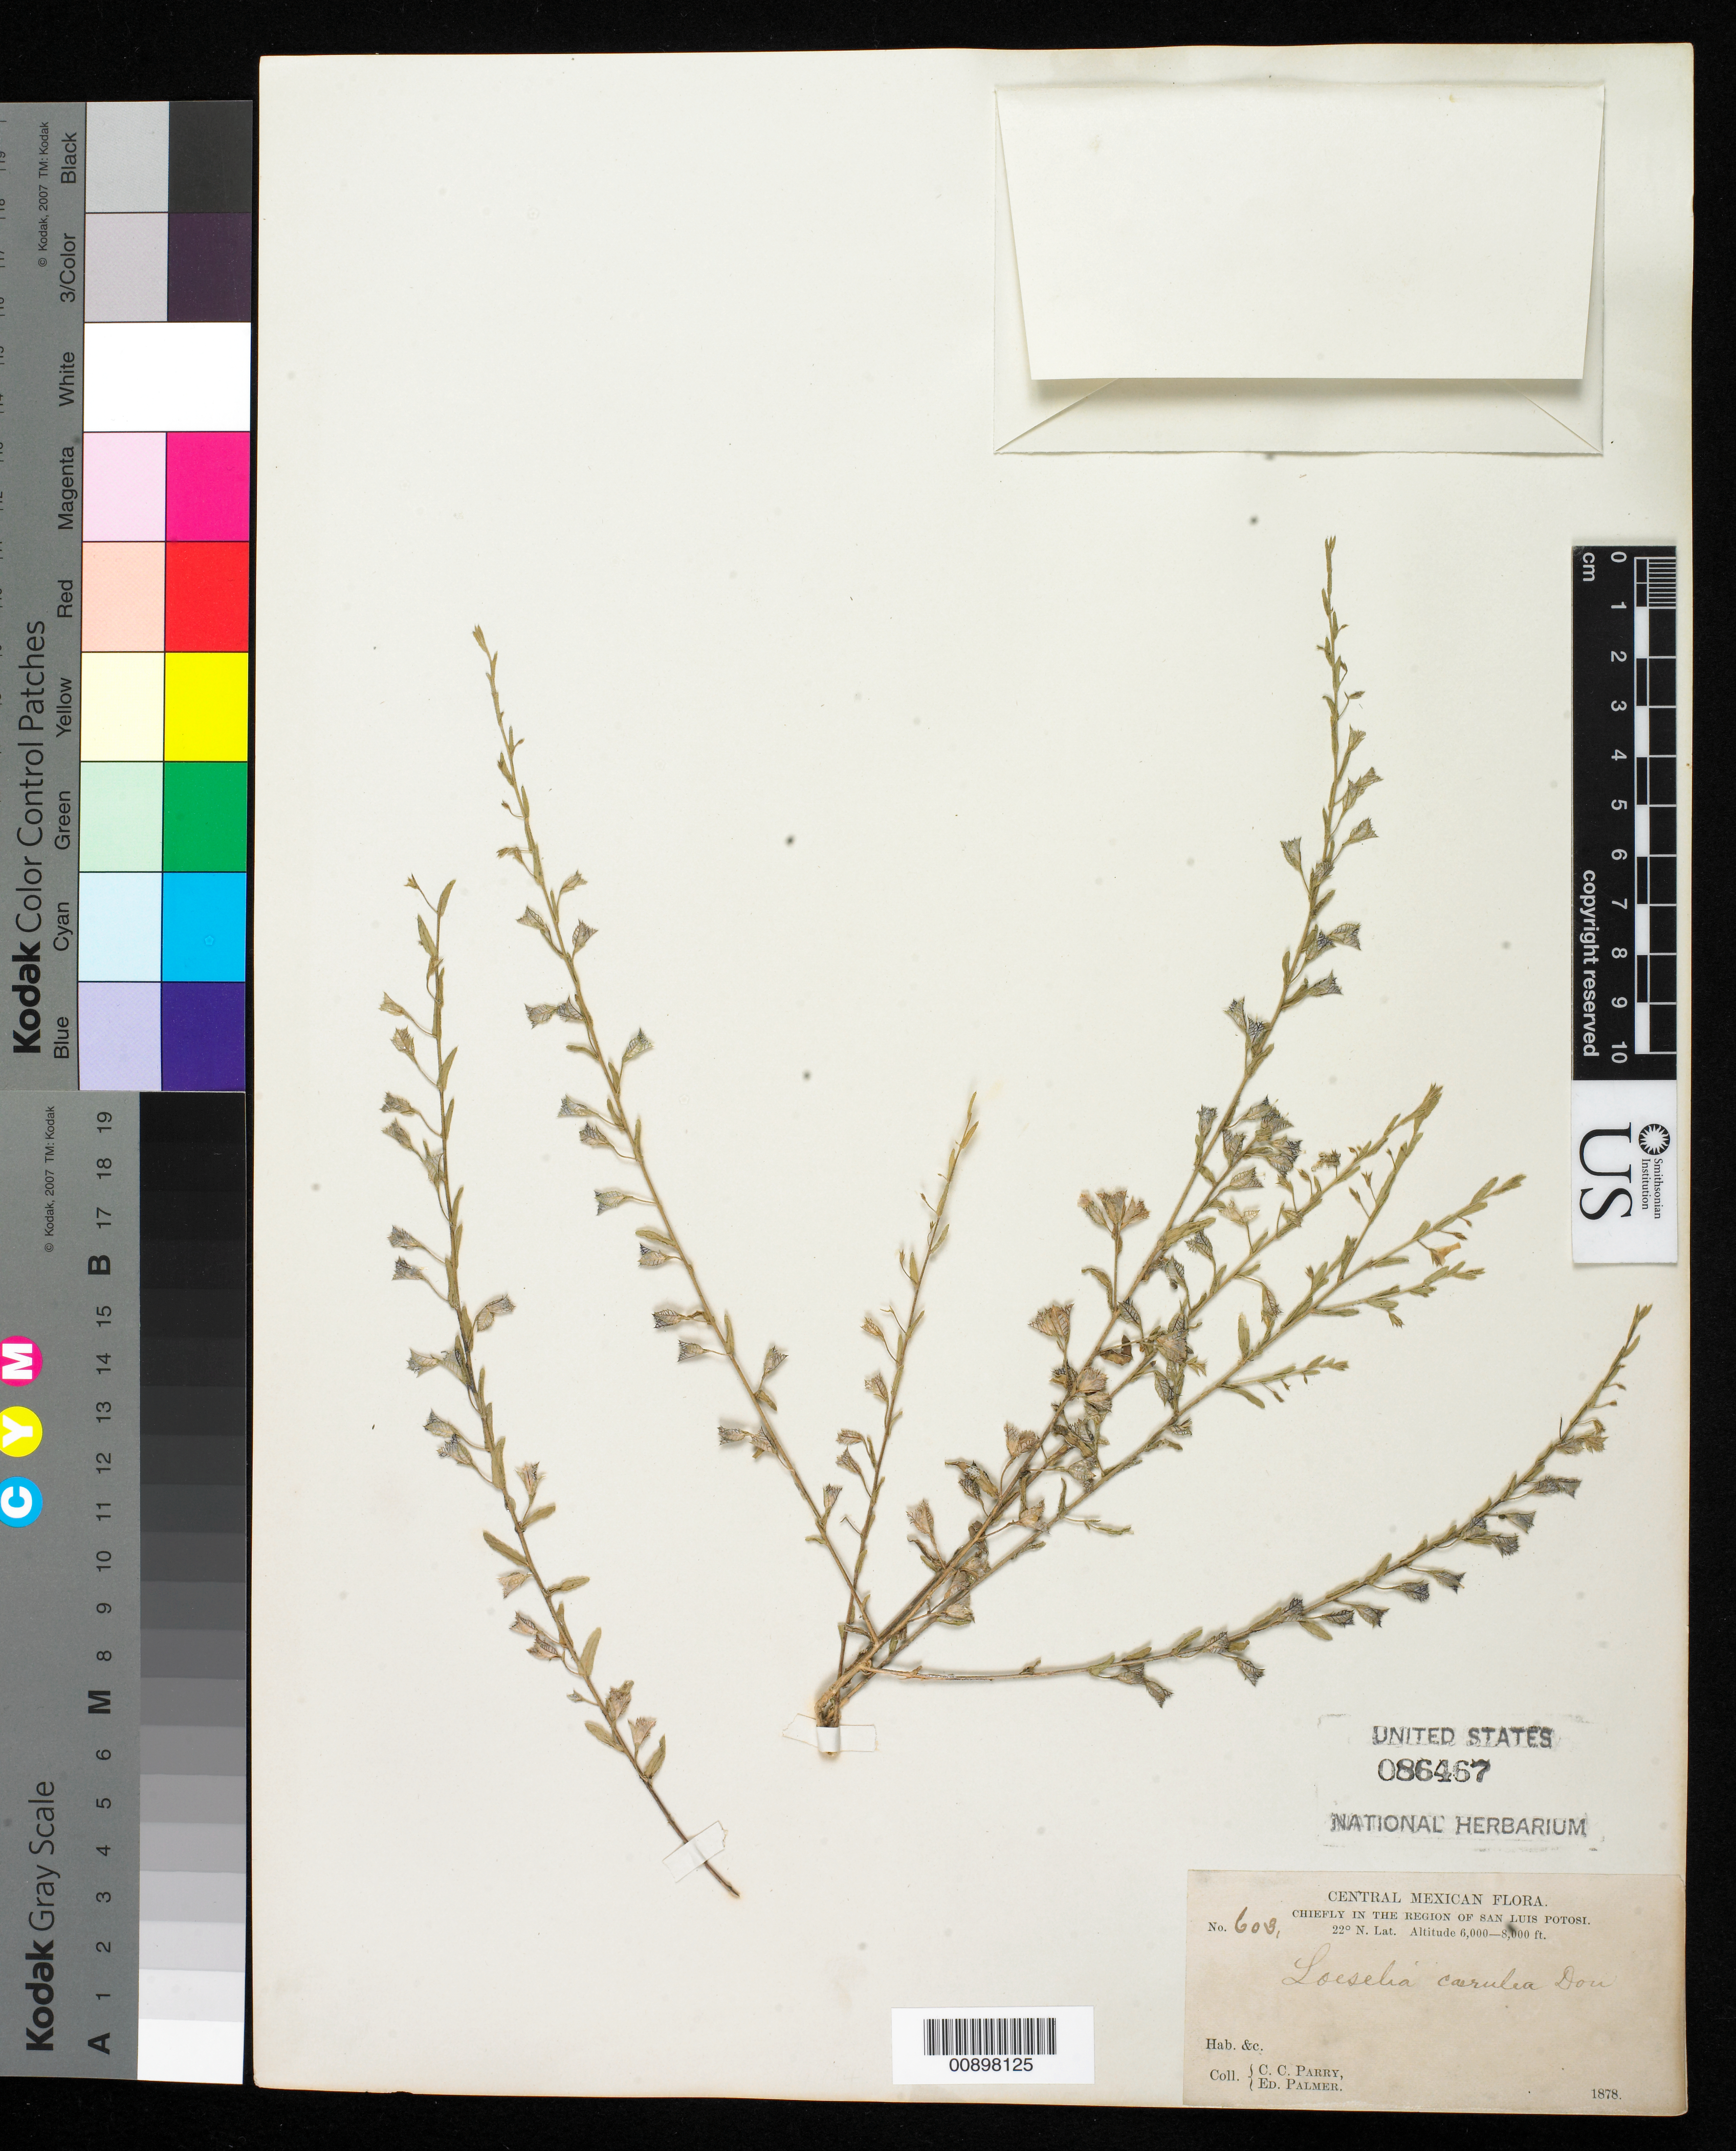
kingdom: Plantae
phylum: Tracheophyta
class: Magnoliopsida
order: Ericales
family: Polemoniaceae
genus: Loeselia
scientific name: Loeselia caerulea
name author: (Cav.) G. Don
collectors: C. C. Parry & E. Palmer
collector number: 603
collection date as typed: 1878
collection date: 1878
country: Mexico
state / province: San Luis Potosí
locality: Chiefly in the region of San Luis Potosí.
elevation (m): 1829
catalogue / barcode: US 86467